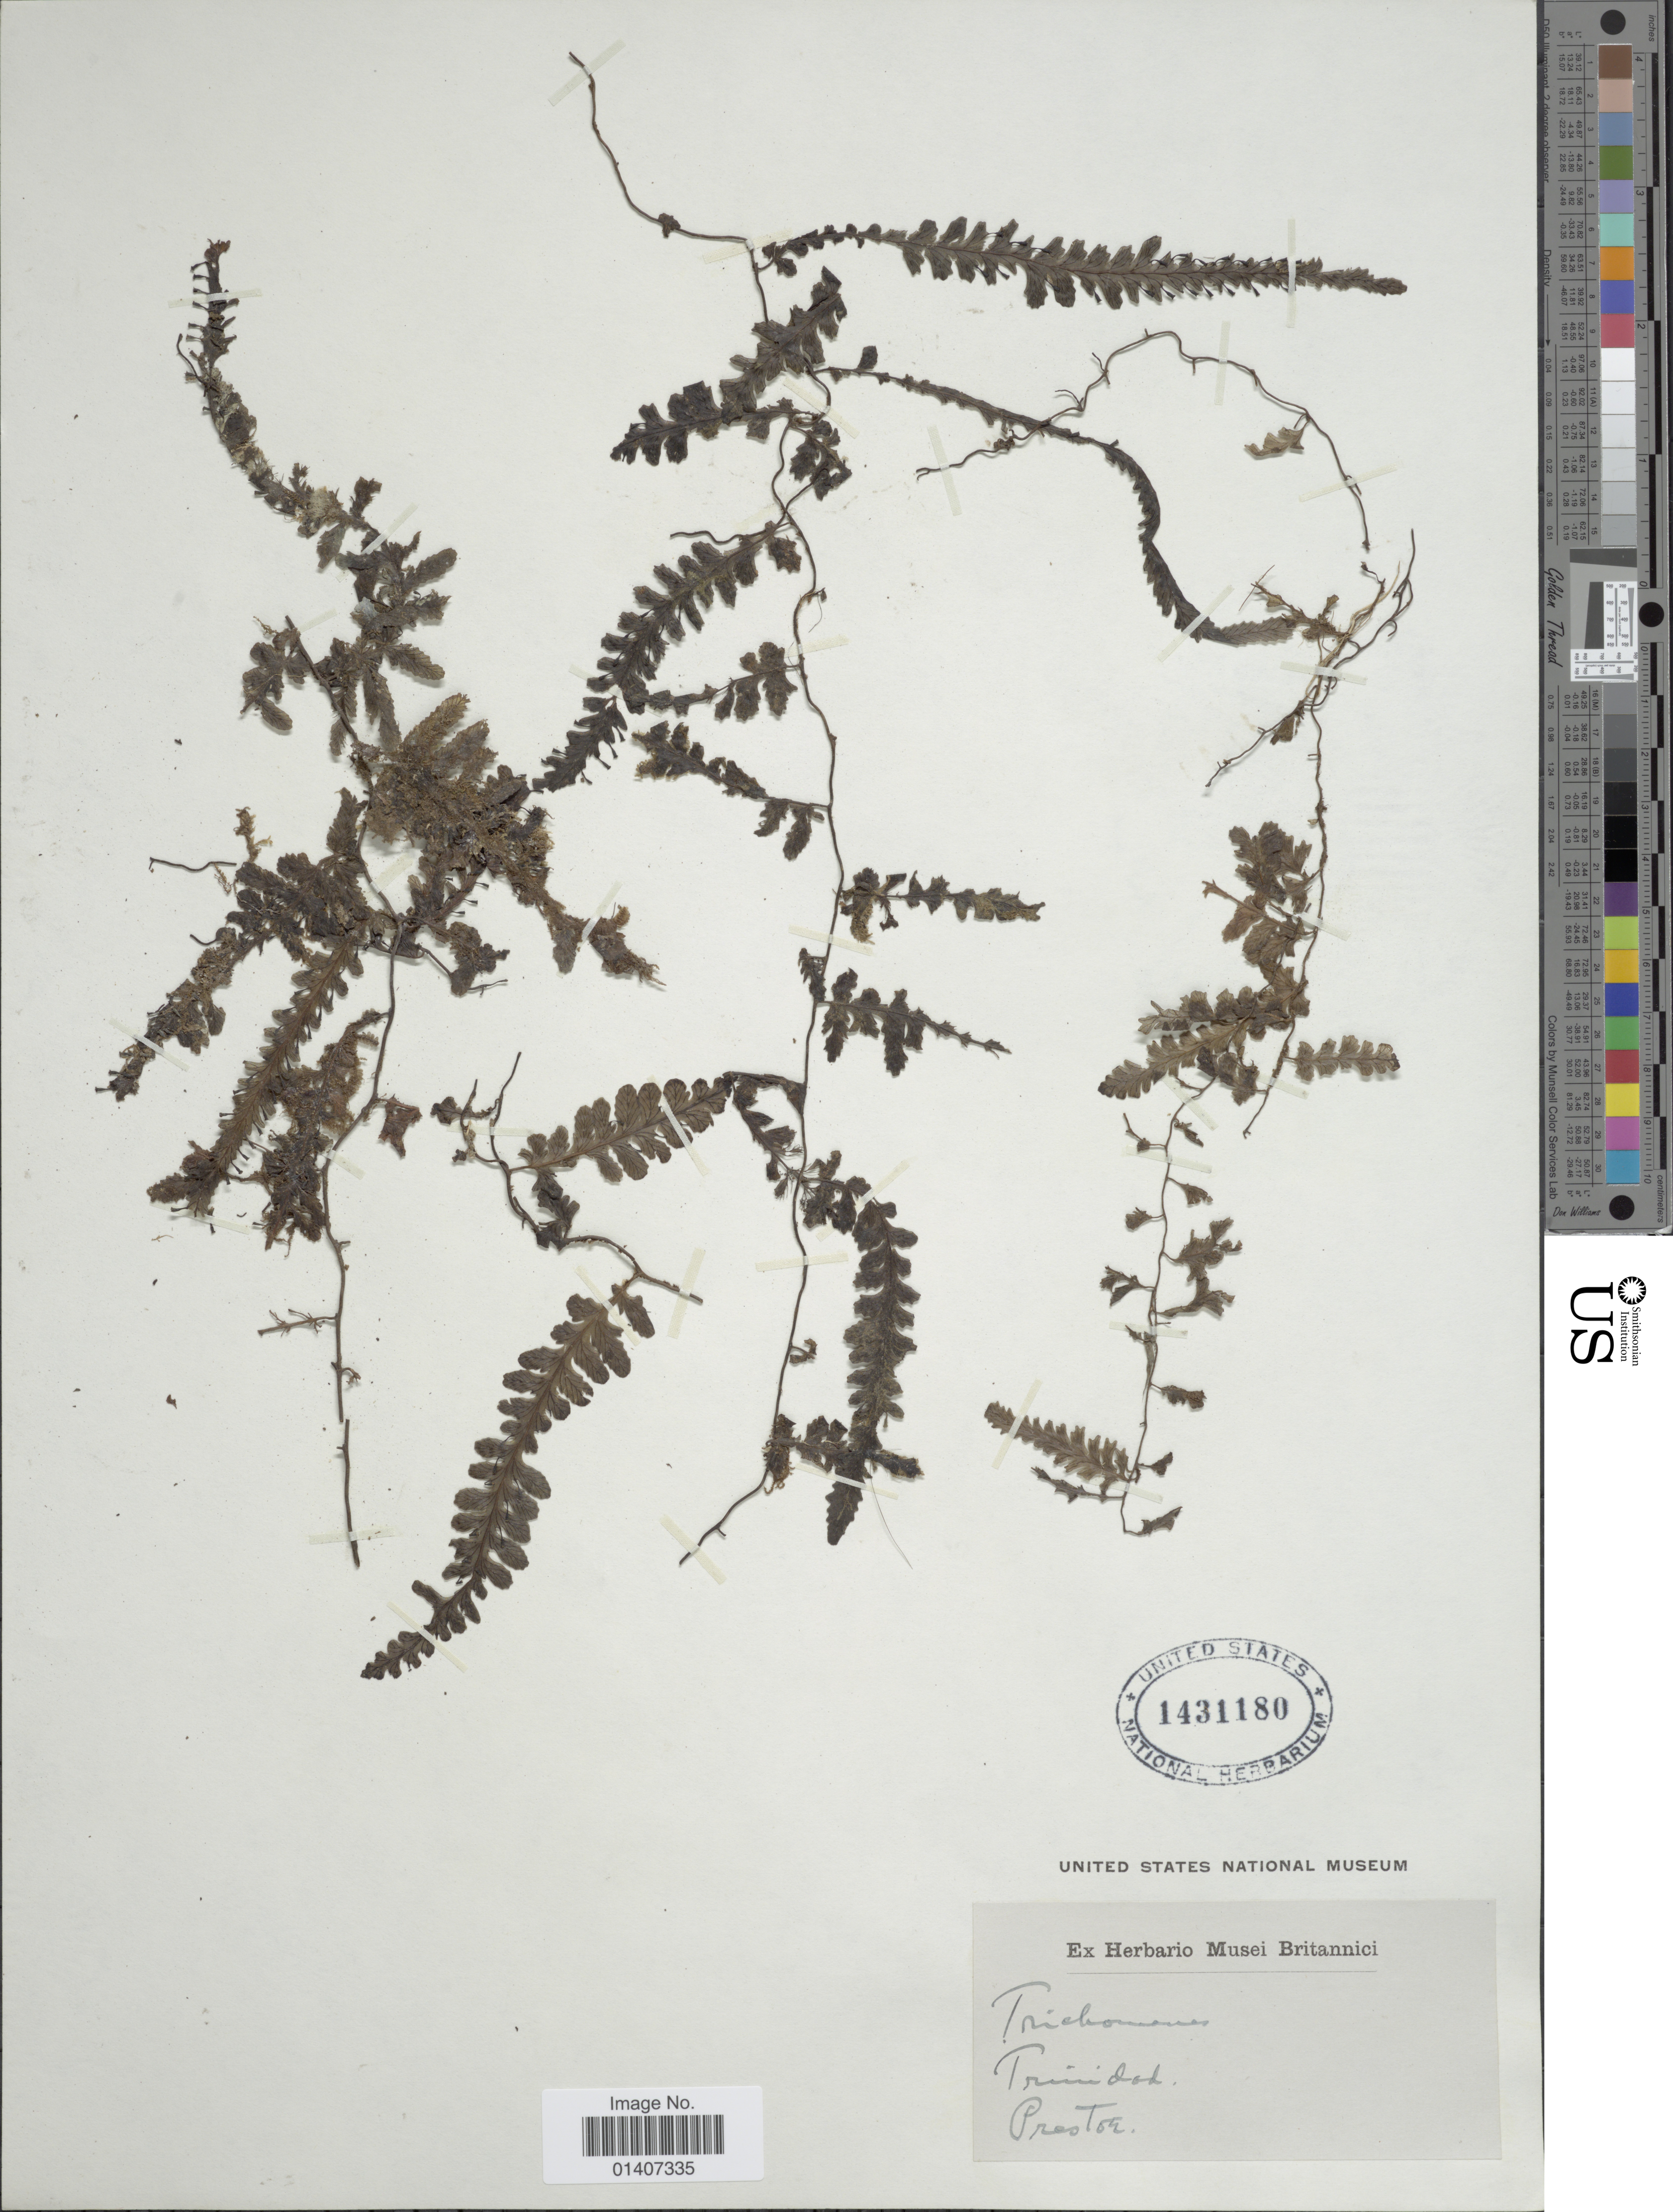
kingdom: Plantae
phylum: Tracheophyta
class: Polypodiopsida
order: Hymenophyllales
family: Hymenophyllaceae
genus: Trichomanes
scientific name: Trichomanes ankersii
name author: C. Parker ex Hook. & Grev.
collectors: H. W. Pretz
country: Trinidad and Tobago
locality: Trinidad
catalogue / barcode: US 1431180